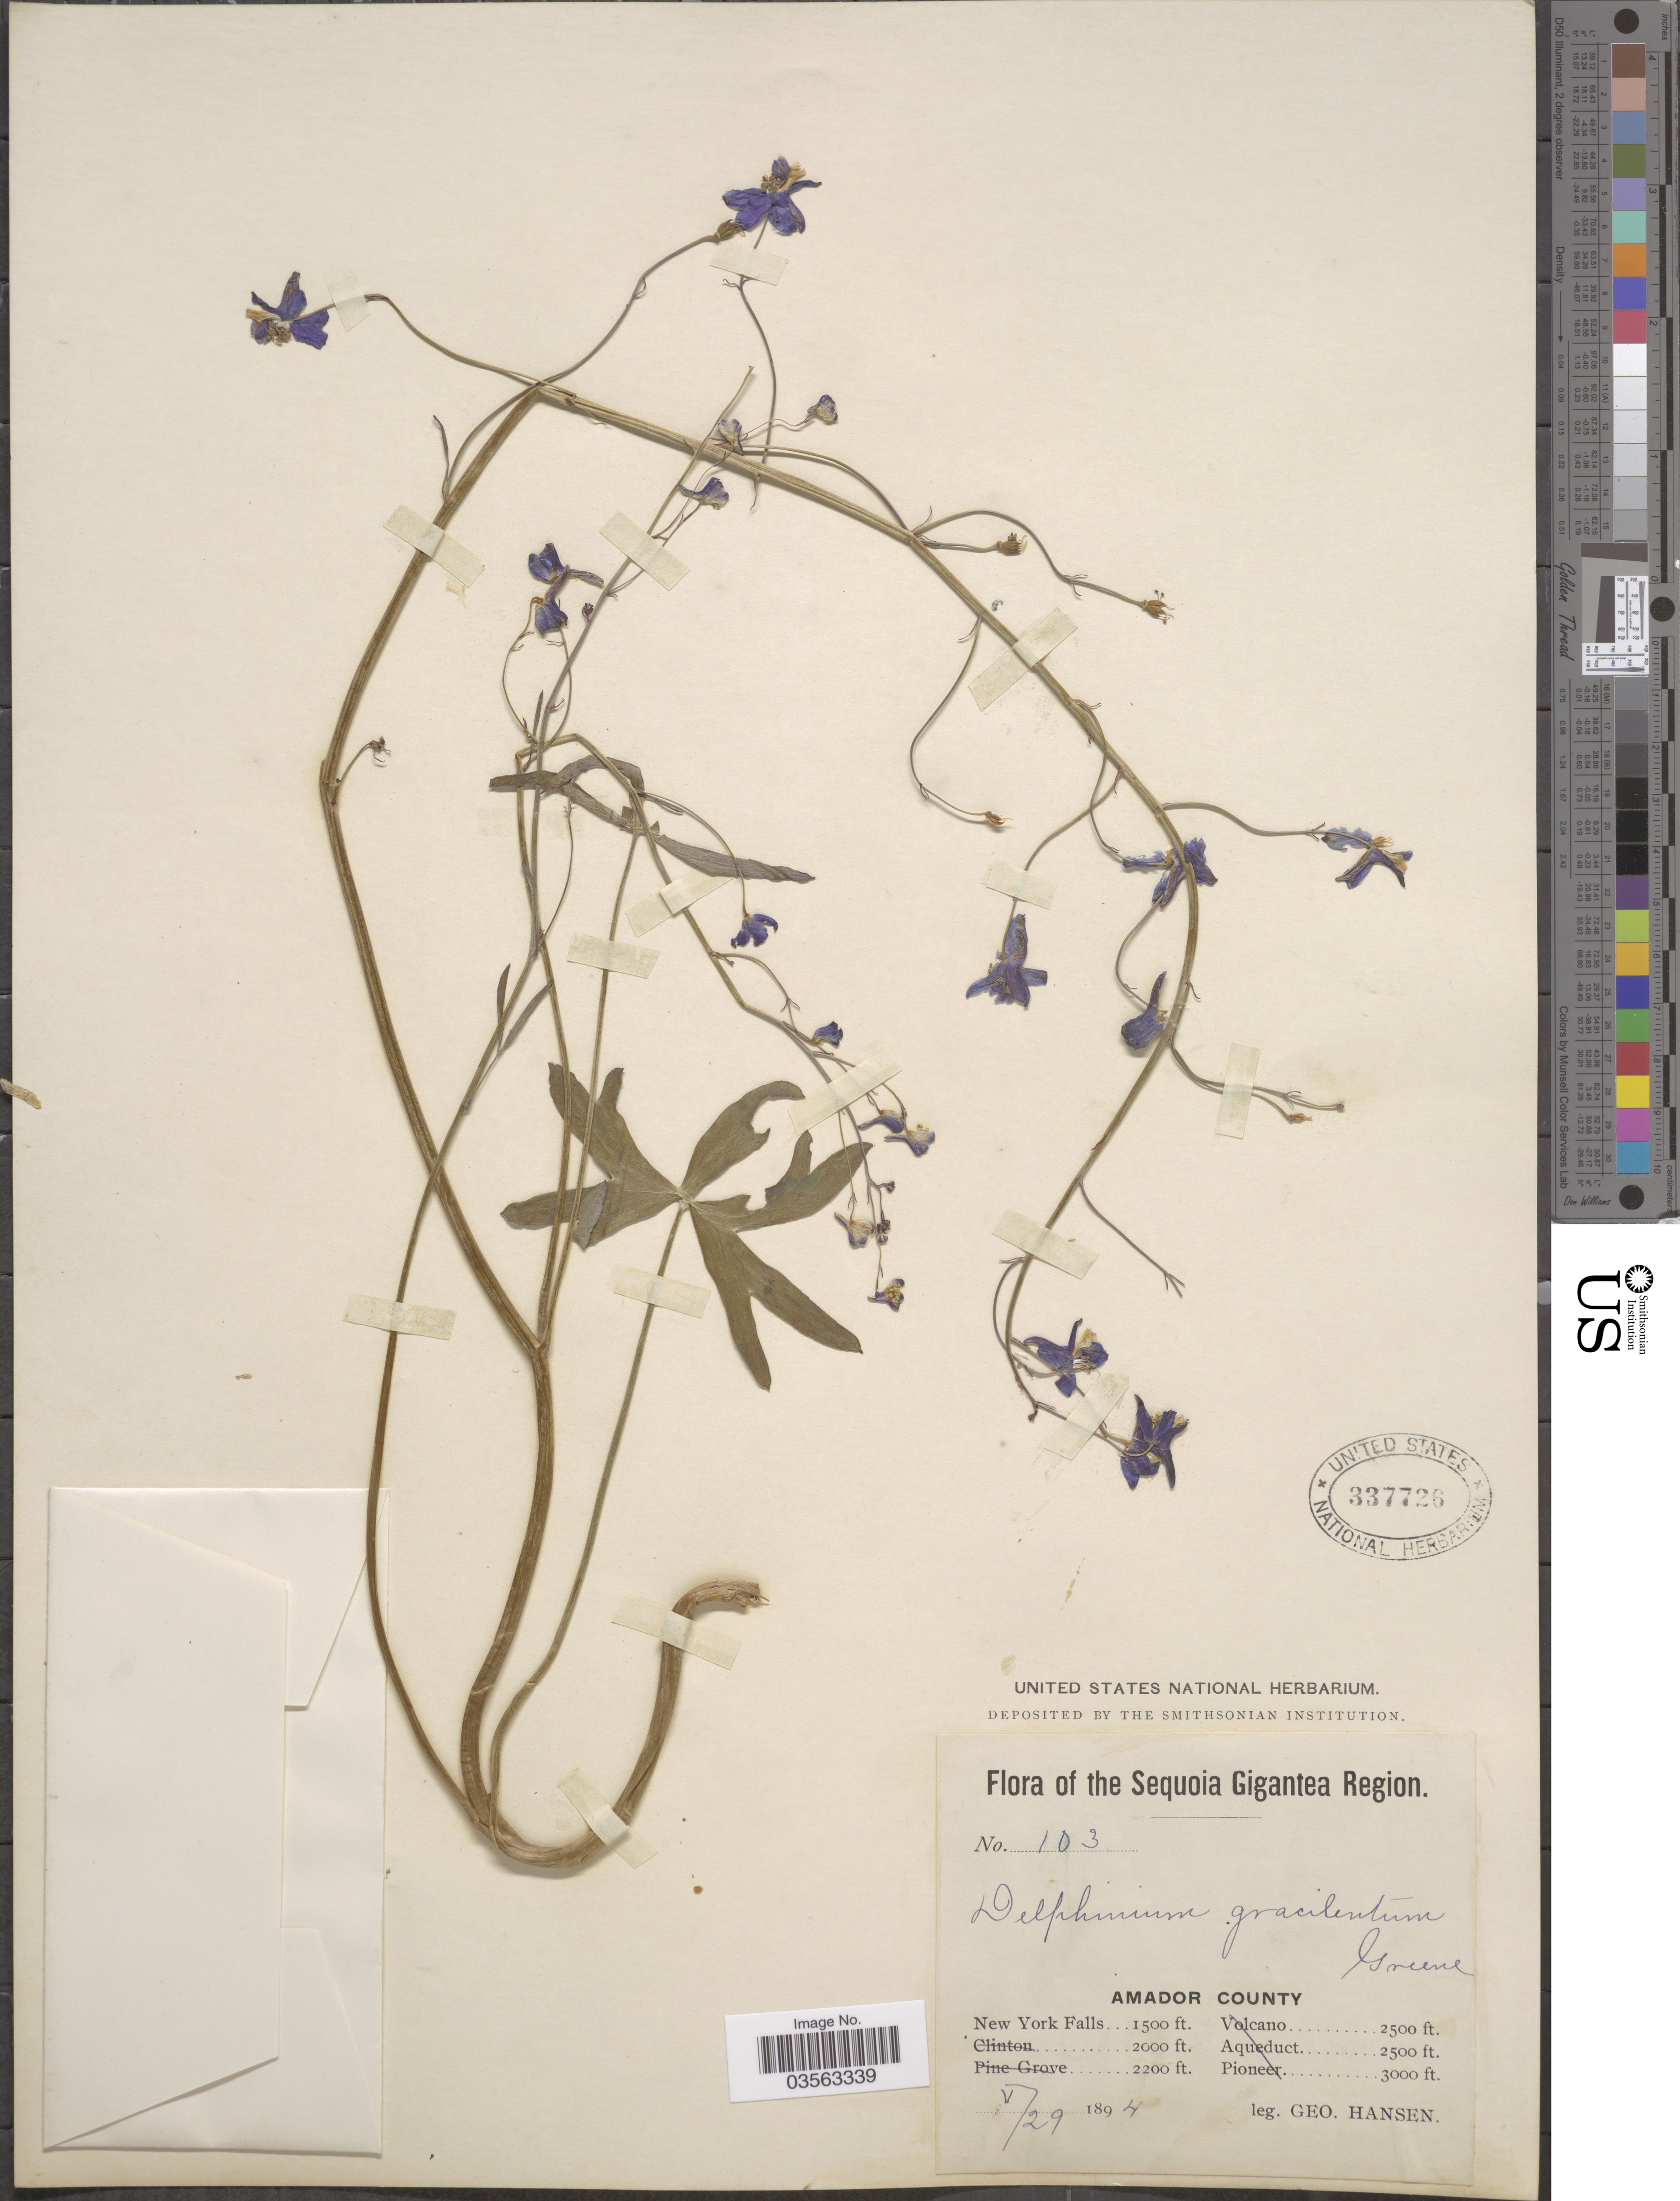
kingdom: Plantae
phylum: Tracheophyta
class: Magnoliopsida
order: Ranunculales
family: Ranunculaceae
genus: Delphinium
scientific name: Delphinium gracilentum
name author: Greene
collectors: G. Hansen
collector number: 103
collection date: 1894-05-29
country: United States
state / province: California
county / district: Amador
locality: The Sequoia Gigantea Region. Amador County. New York Falls.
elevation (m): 457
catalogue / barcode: US 337726